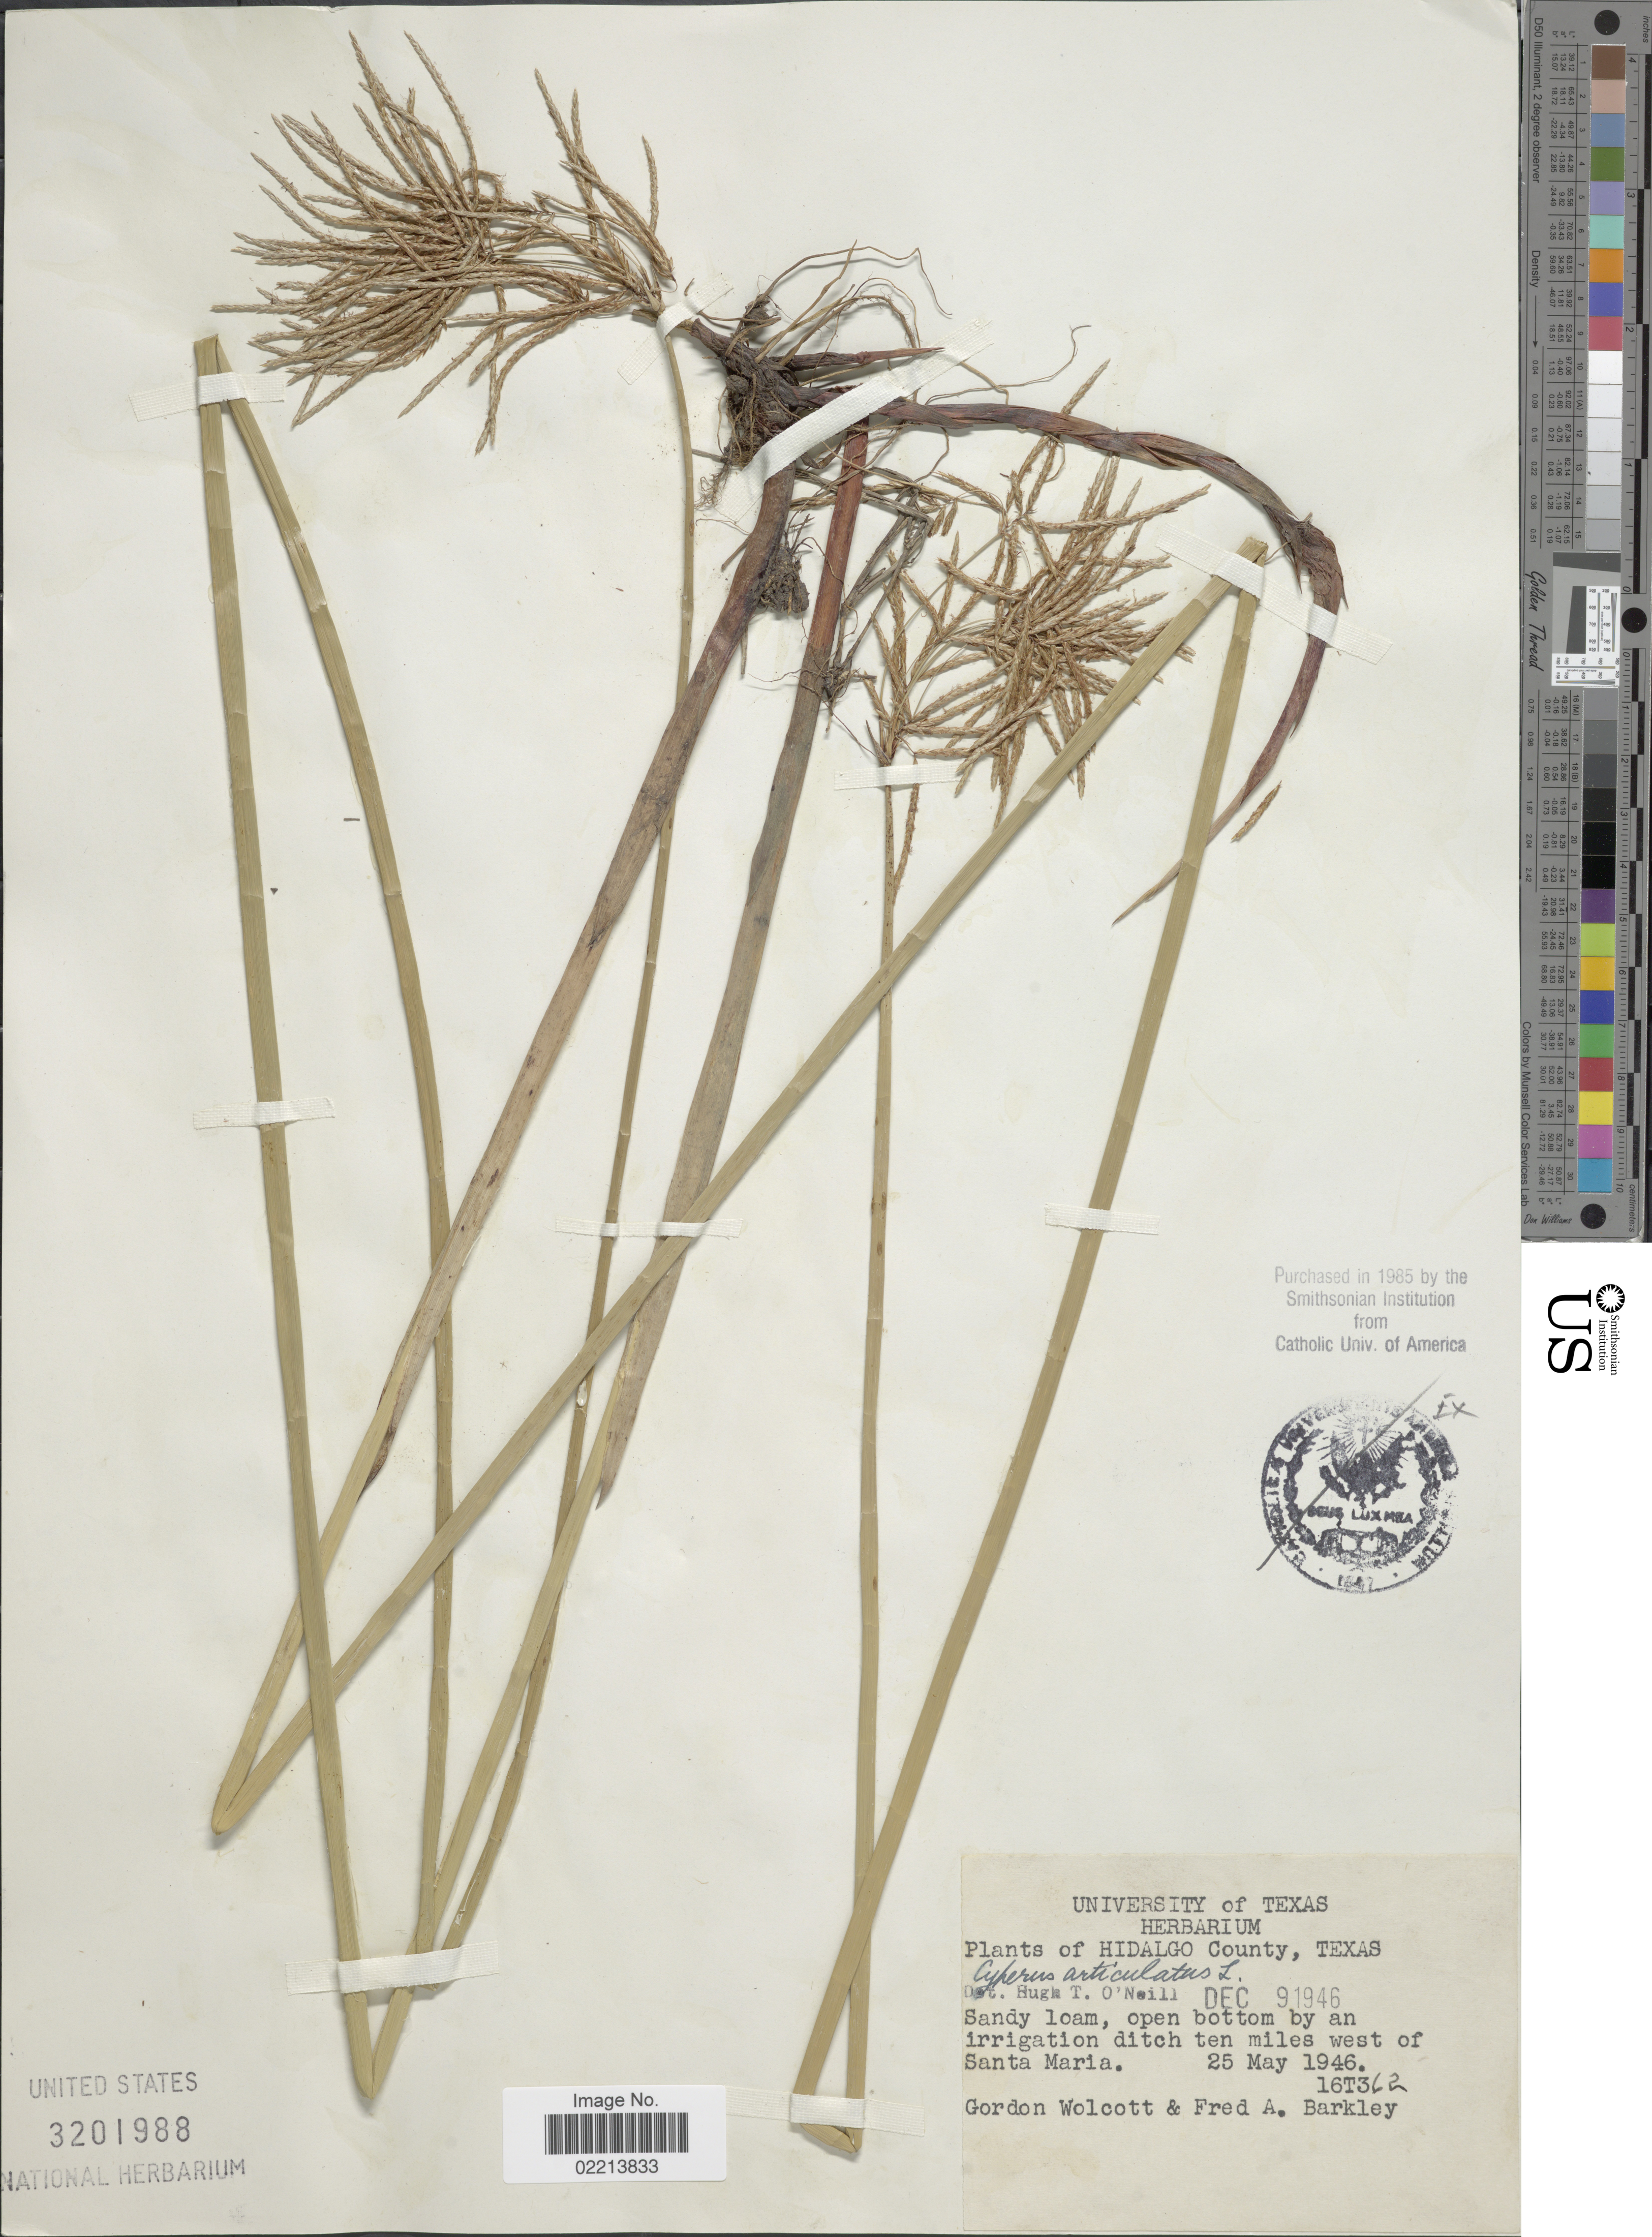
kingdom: Plantae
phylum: Tracheophyta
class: Liliopsida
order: Poales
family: Cyperaceae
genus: Cyperus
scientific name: Cyperus articulatus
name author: L.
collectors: G. Wolcott & F. A. Barkley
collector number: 16T3L2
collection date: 1946-05-25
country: United States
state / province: Texas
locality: Hidalgo County. Sandy loam, open bottom by an irrigation ditch ten miles west of Santa Maria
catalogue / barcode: US 3201988